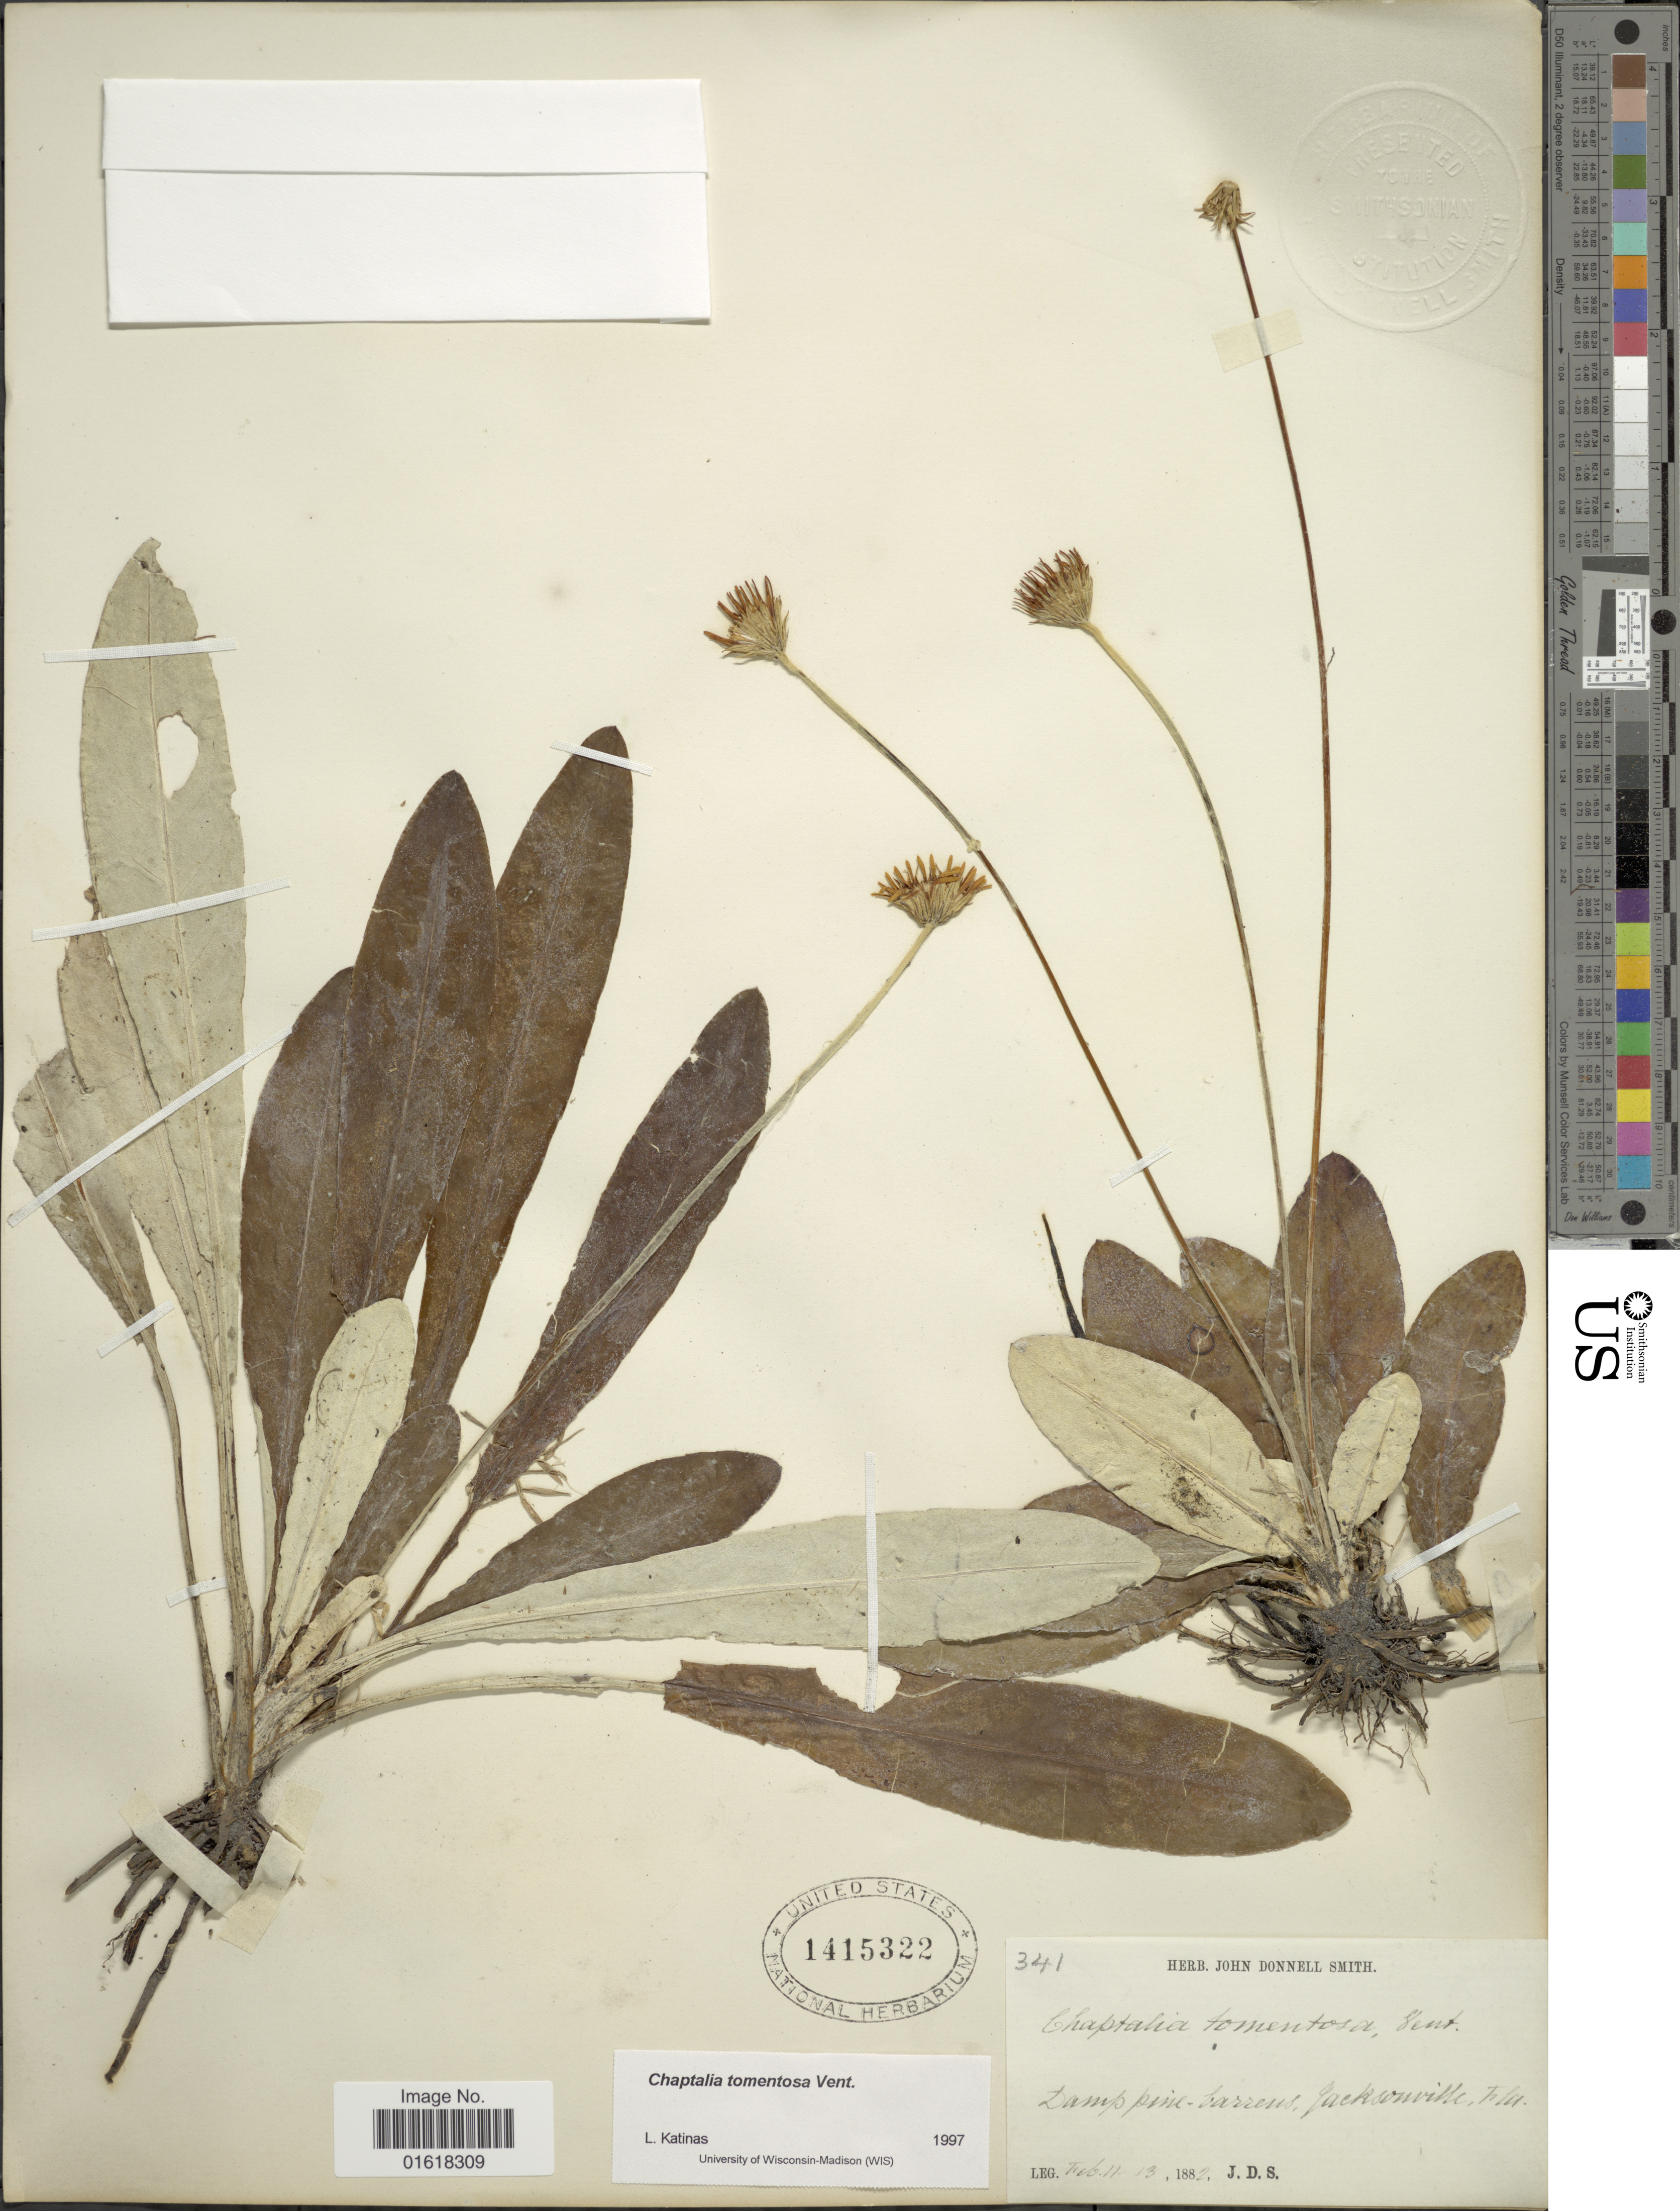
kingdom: Plantae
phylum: Tracheophyta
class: Magnoliopsida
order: Asterales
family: Asteraceae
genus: Chaptalia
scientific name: Chaptalia tomentosa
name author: Vent.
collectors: J. Donnell Smith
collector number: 341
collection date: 1882-02-11/1882-02-13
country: United States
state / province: Florida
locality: Damp pine-barrens, Jacksonville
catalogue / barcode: US 1415322